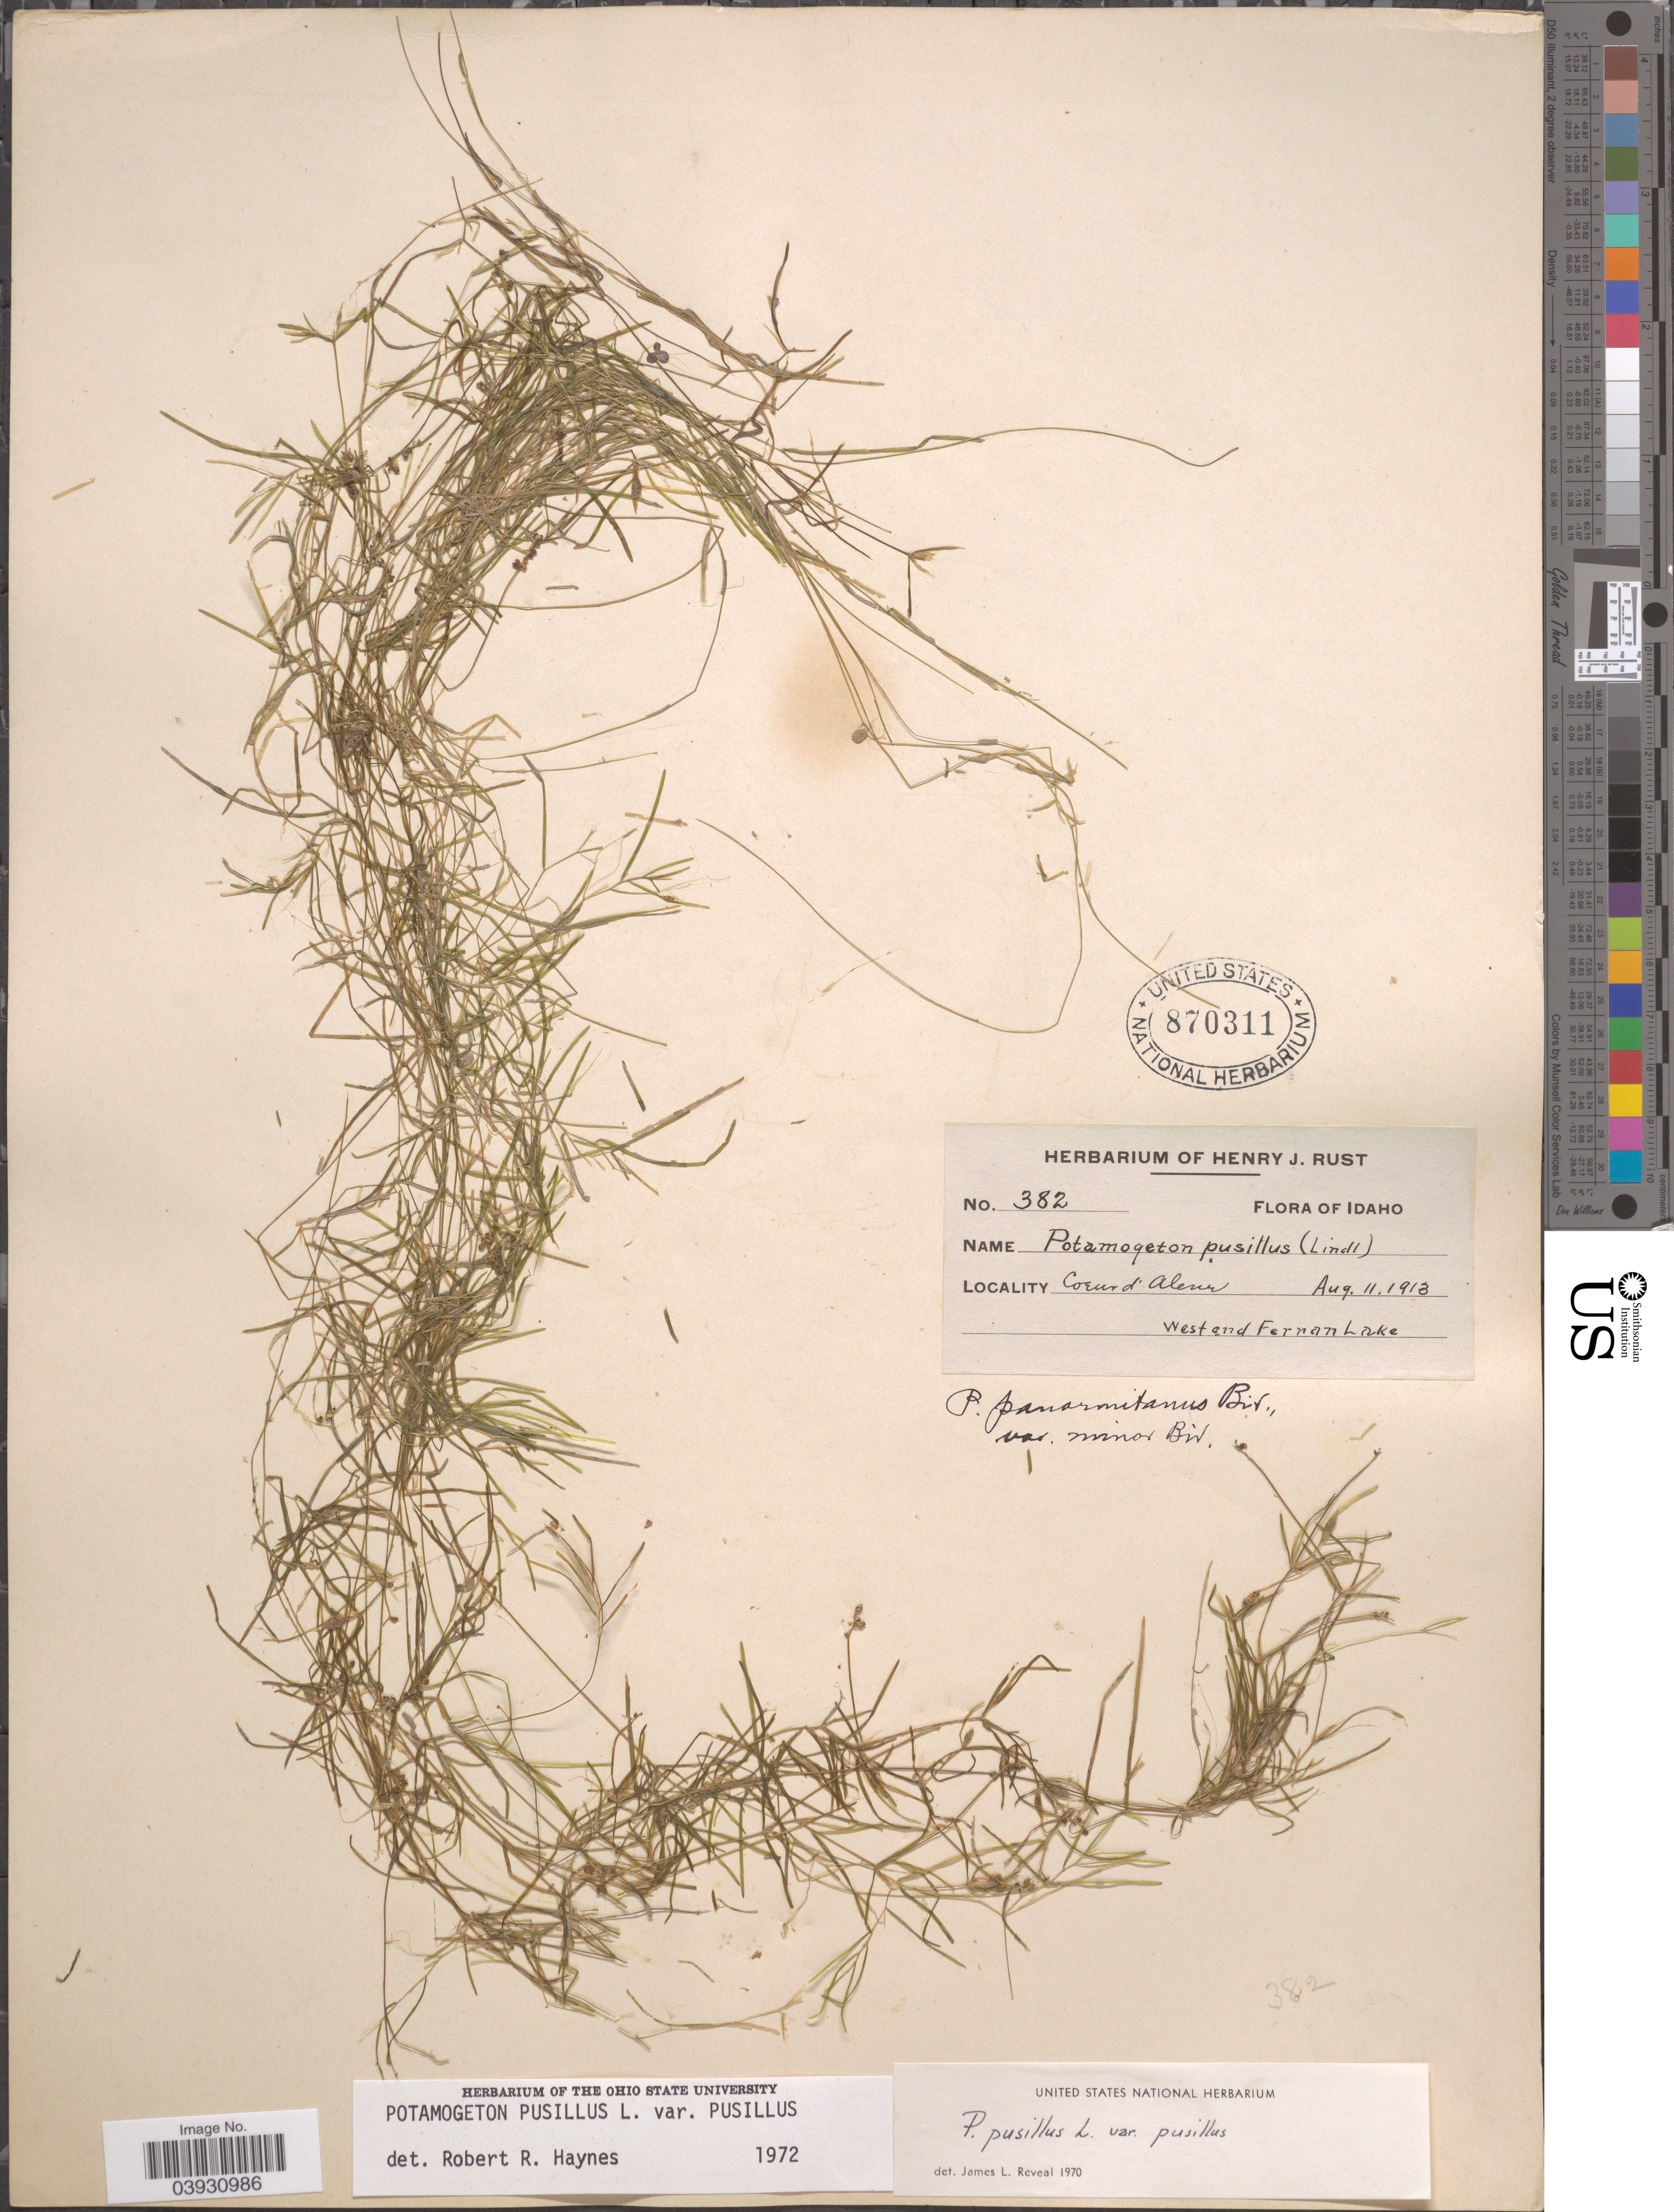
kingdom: Plantae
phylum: Tracheophyta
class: Liliopsida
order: Alismatales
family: Potamogetonaceae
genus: Potamogeton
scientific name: Potamogeton pusillus var. pusillus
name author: L.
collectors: ex herb. Henry J. Rust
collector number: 382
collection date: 1913-08-11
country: United States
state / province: Idaho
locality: Coeur d'Alene. West and Fernan Lake.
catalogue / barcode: US 870311